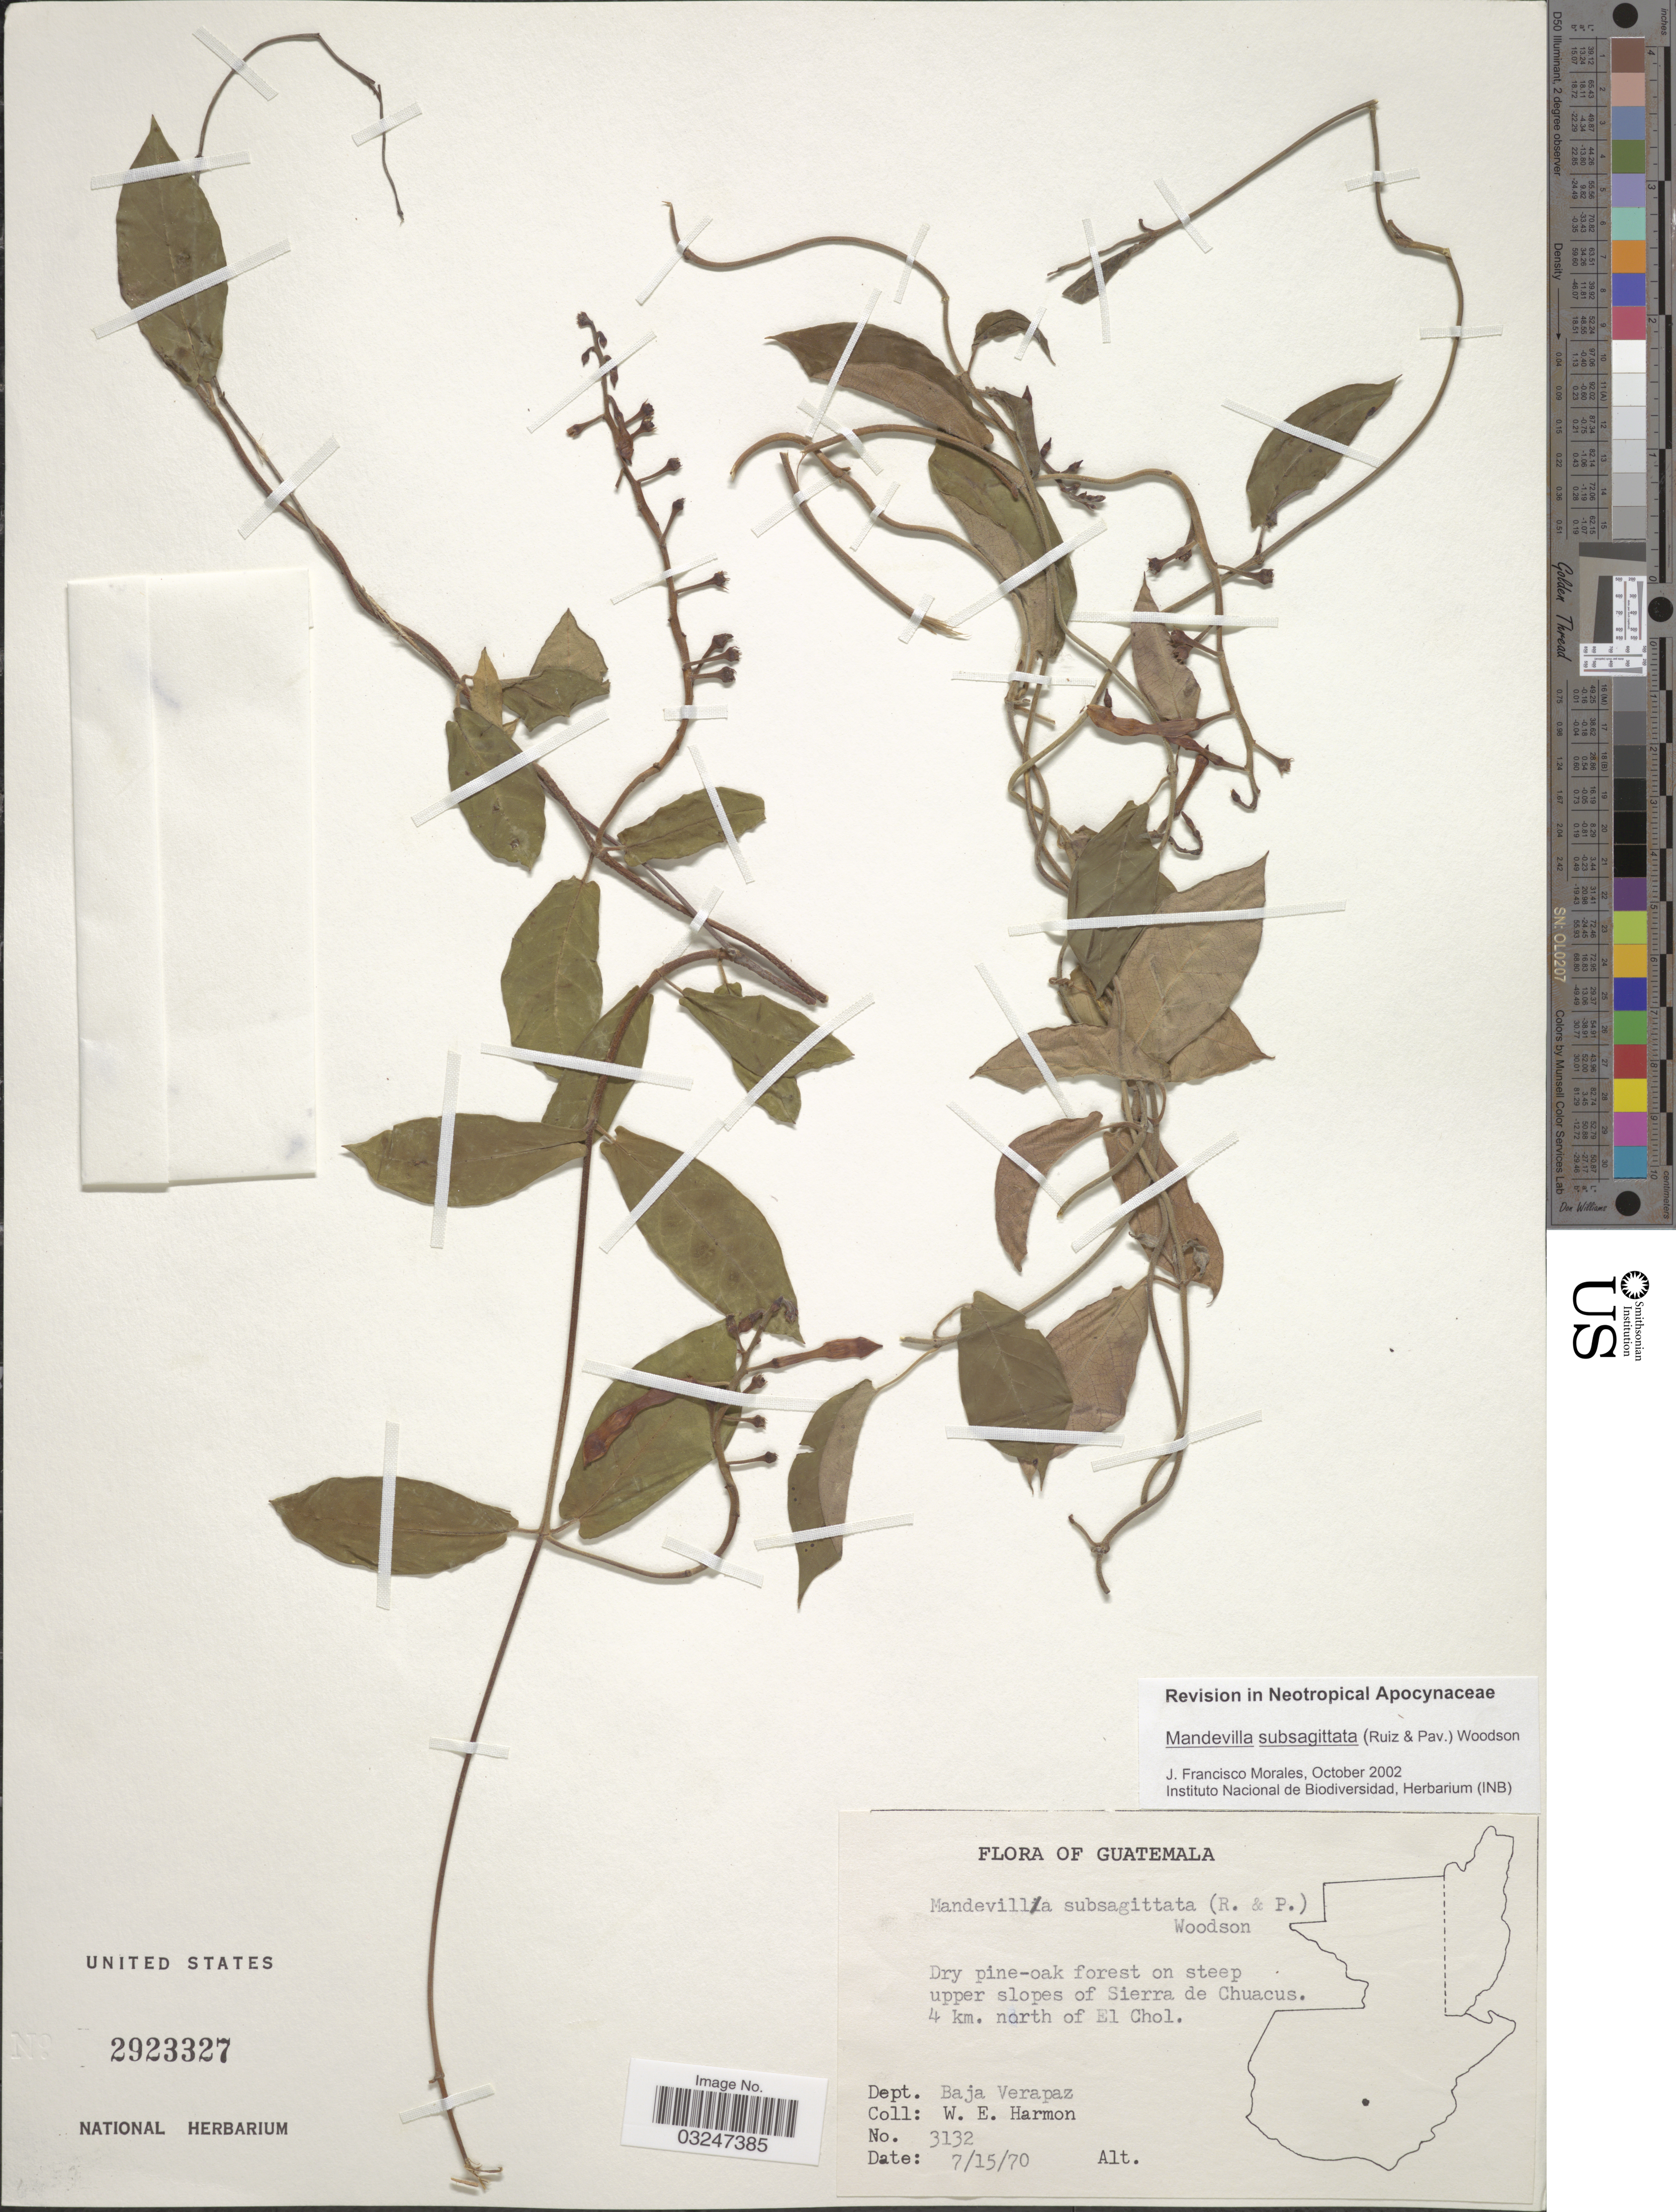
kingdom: Plantae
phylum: Tracheophyta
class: Magnoliopsida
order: Gentianales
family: Apocynaceae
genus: Mandevilla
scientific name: Mandevilla subsagittata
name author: (Ruiz & Pav.) Woodson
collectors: W. E. Harmon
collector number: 3132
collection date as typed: Transcribed d/m/y: 15/7/70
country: Guatemala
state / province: Baja Verapaz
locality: Dry pine-oak forest on steep upper slopes of Sierra de Chuacus. 4 km. north of El Chol. Dept. Baja Verapaz.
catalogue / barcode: US 2923327